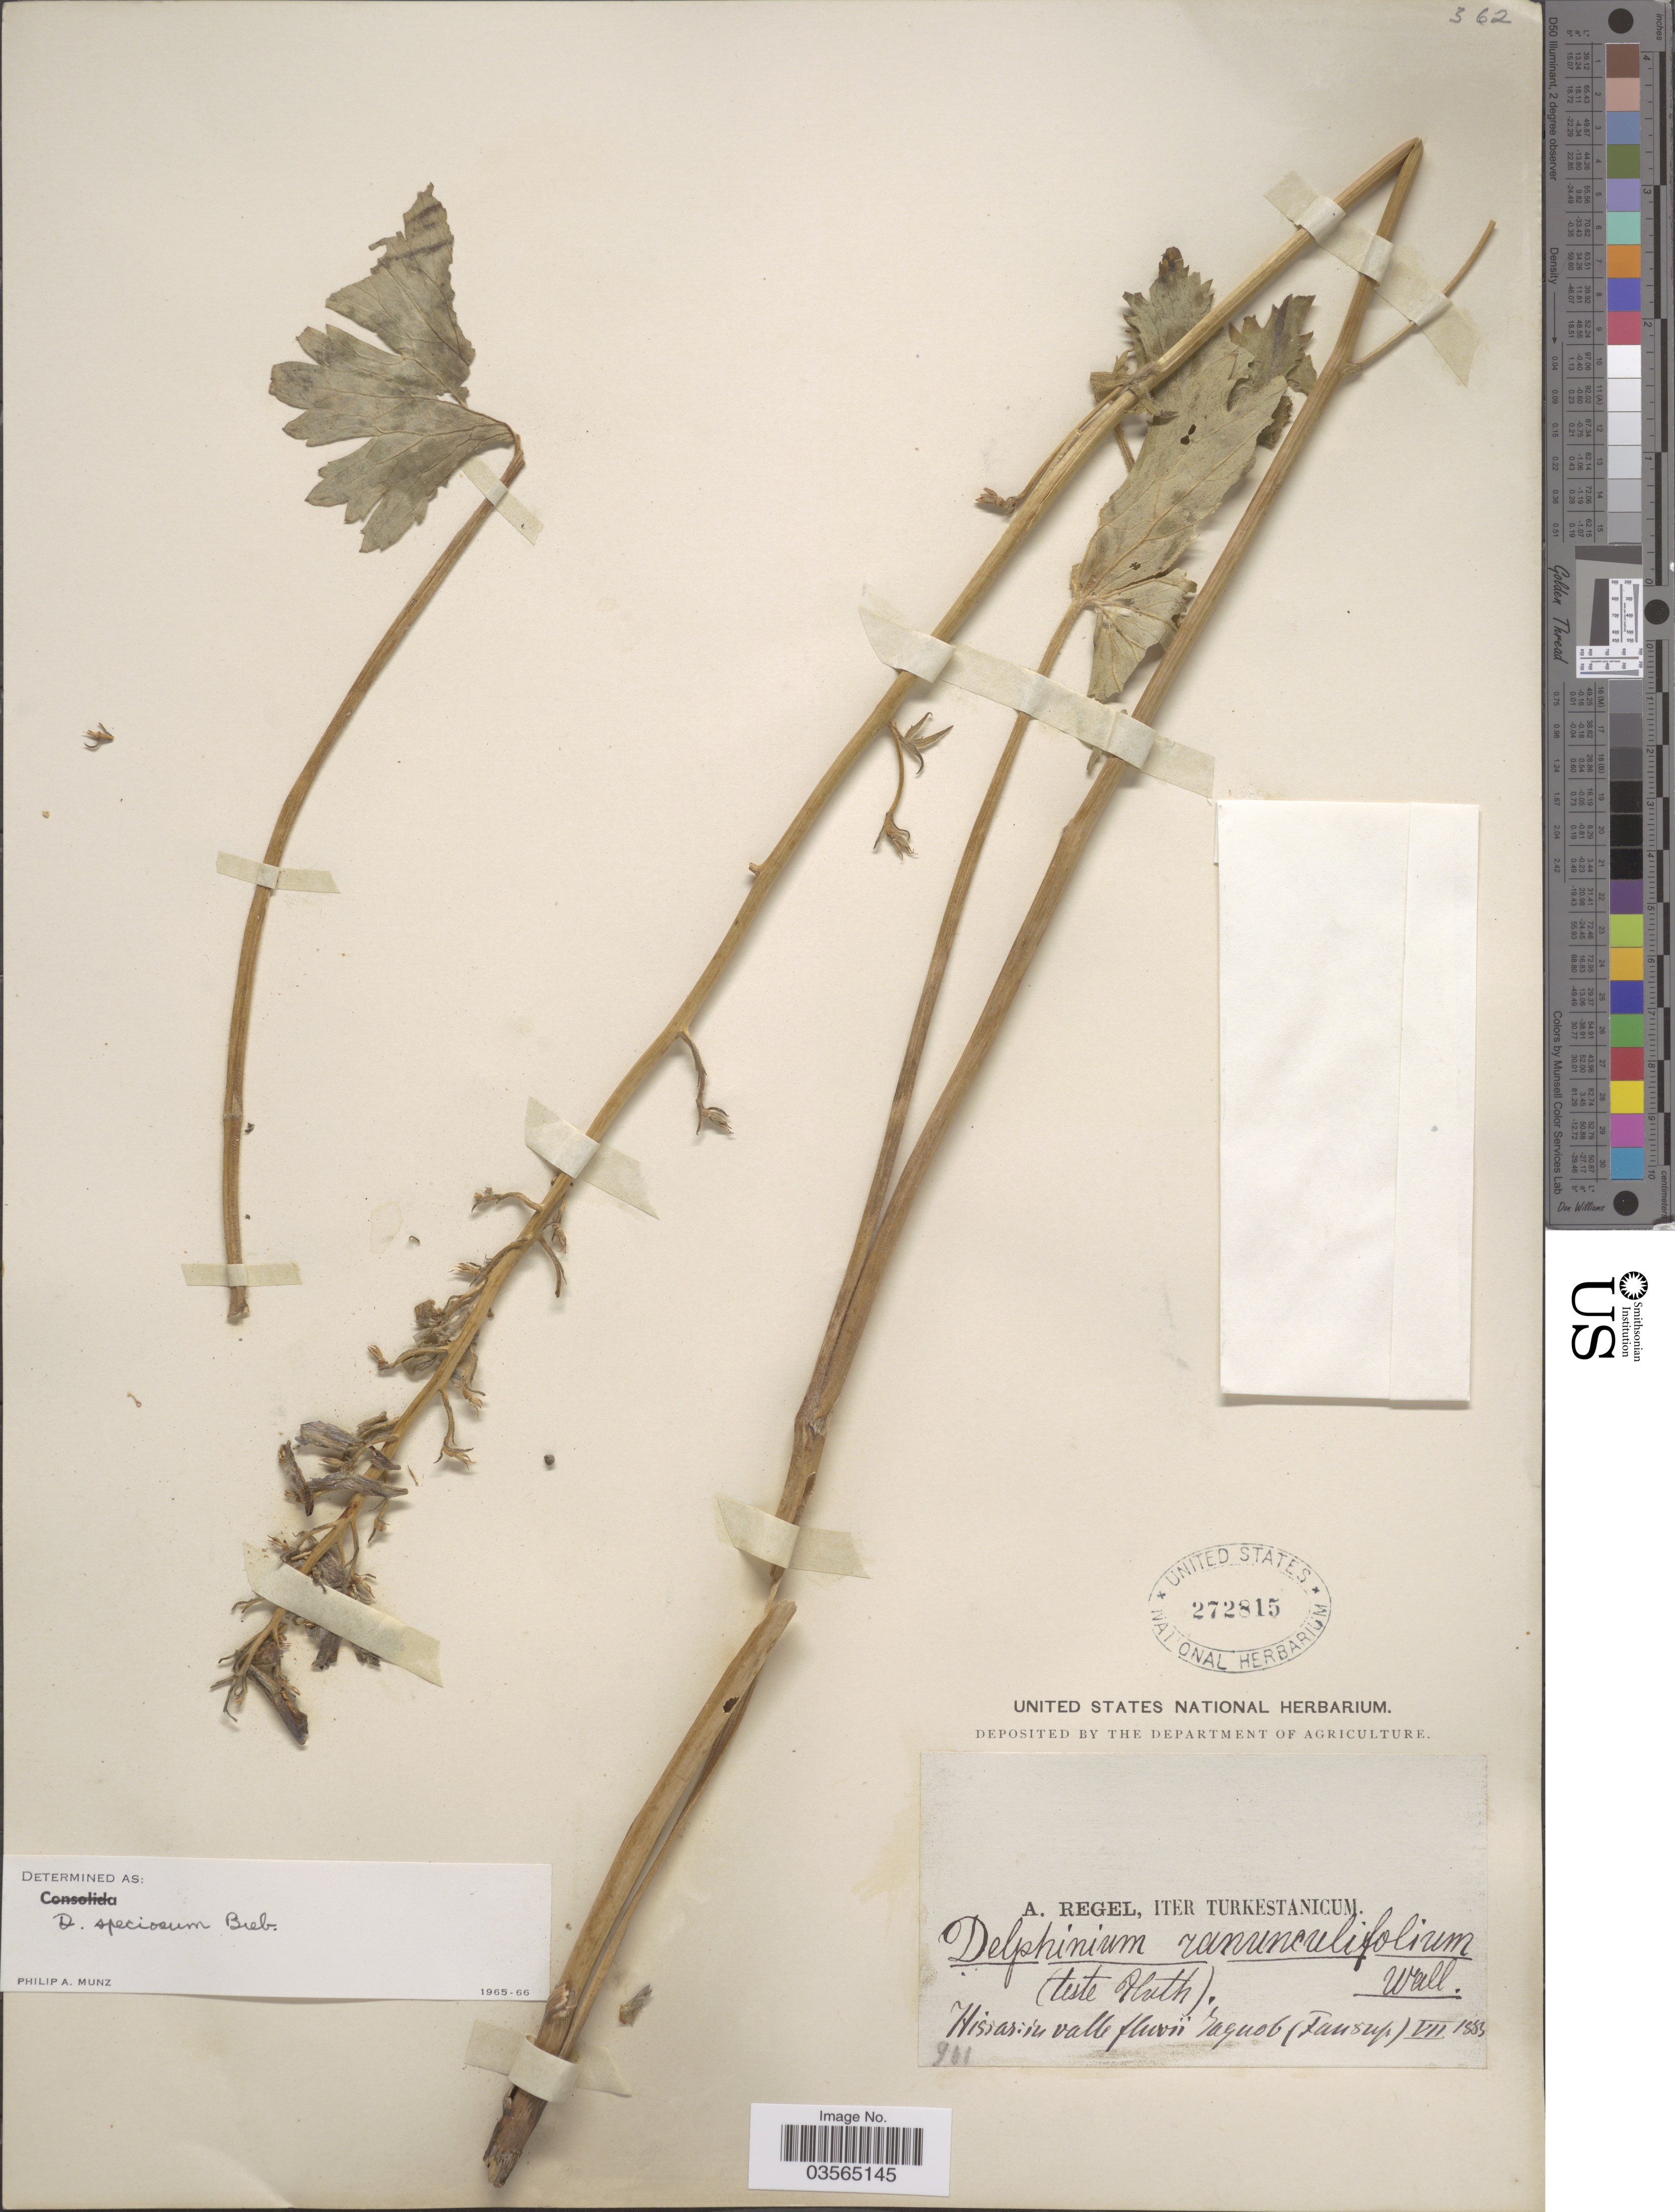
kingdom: Plantae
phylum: Tracheophyta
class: Magnoliopsida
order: Ranunculales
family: Ranunculaceae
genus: Delphinium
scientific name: Delphinium souliei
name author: Franch.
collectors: A. Regel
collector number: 961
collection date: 1883-07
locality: Iter Turkestanicum. Hissarisu [interpreted] valle fluvii Gagnob [interpreted] (Fausup [interpreted]).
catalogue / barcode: US 272815